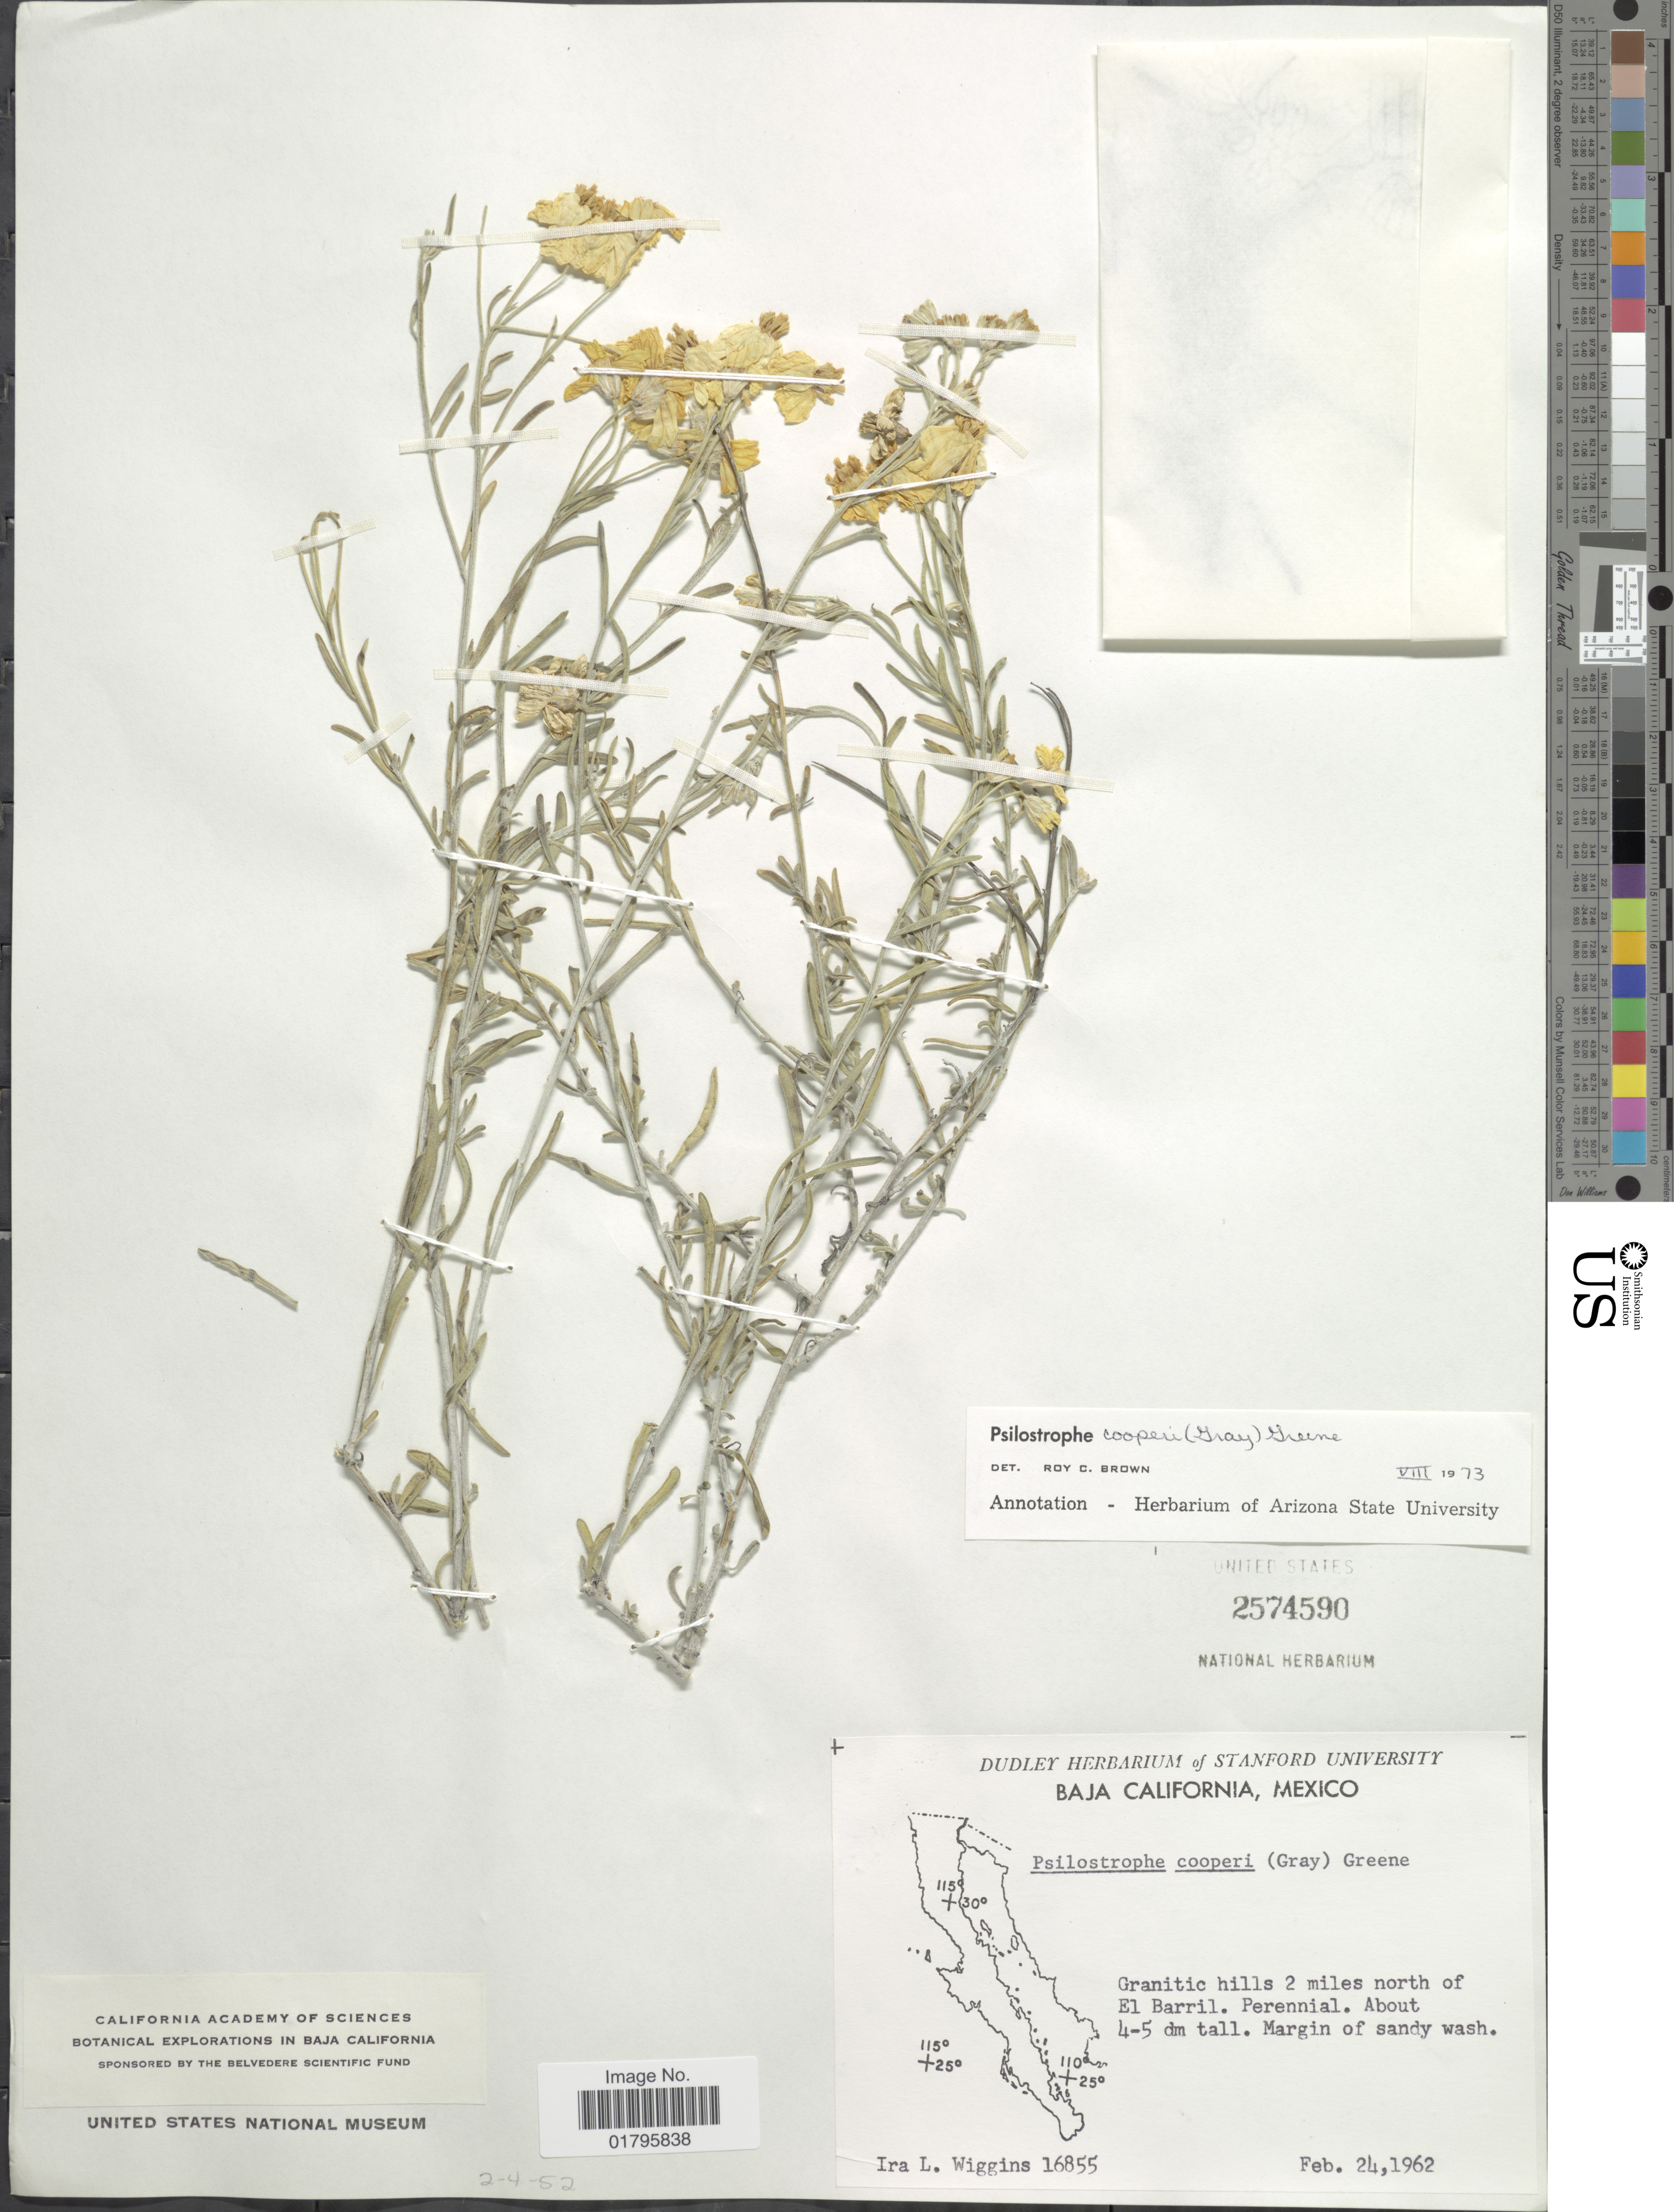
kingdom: Plantae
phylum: Tracheophyta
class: Magnoliopsida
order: Asterales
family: Asteraceae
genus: Psilostrophe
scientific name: Psilostrophe cooperi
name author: (A. Gray) Greene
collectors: I. L. Wiggins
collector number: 16855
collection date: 1962-02-24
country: Mexico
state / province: Baja California Sur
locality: Granitic hills 2 miles north of El Barril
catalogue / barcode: US 2574590